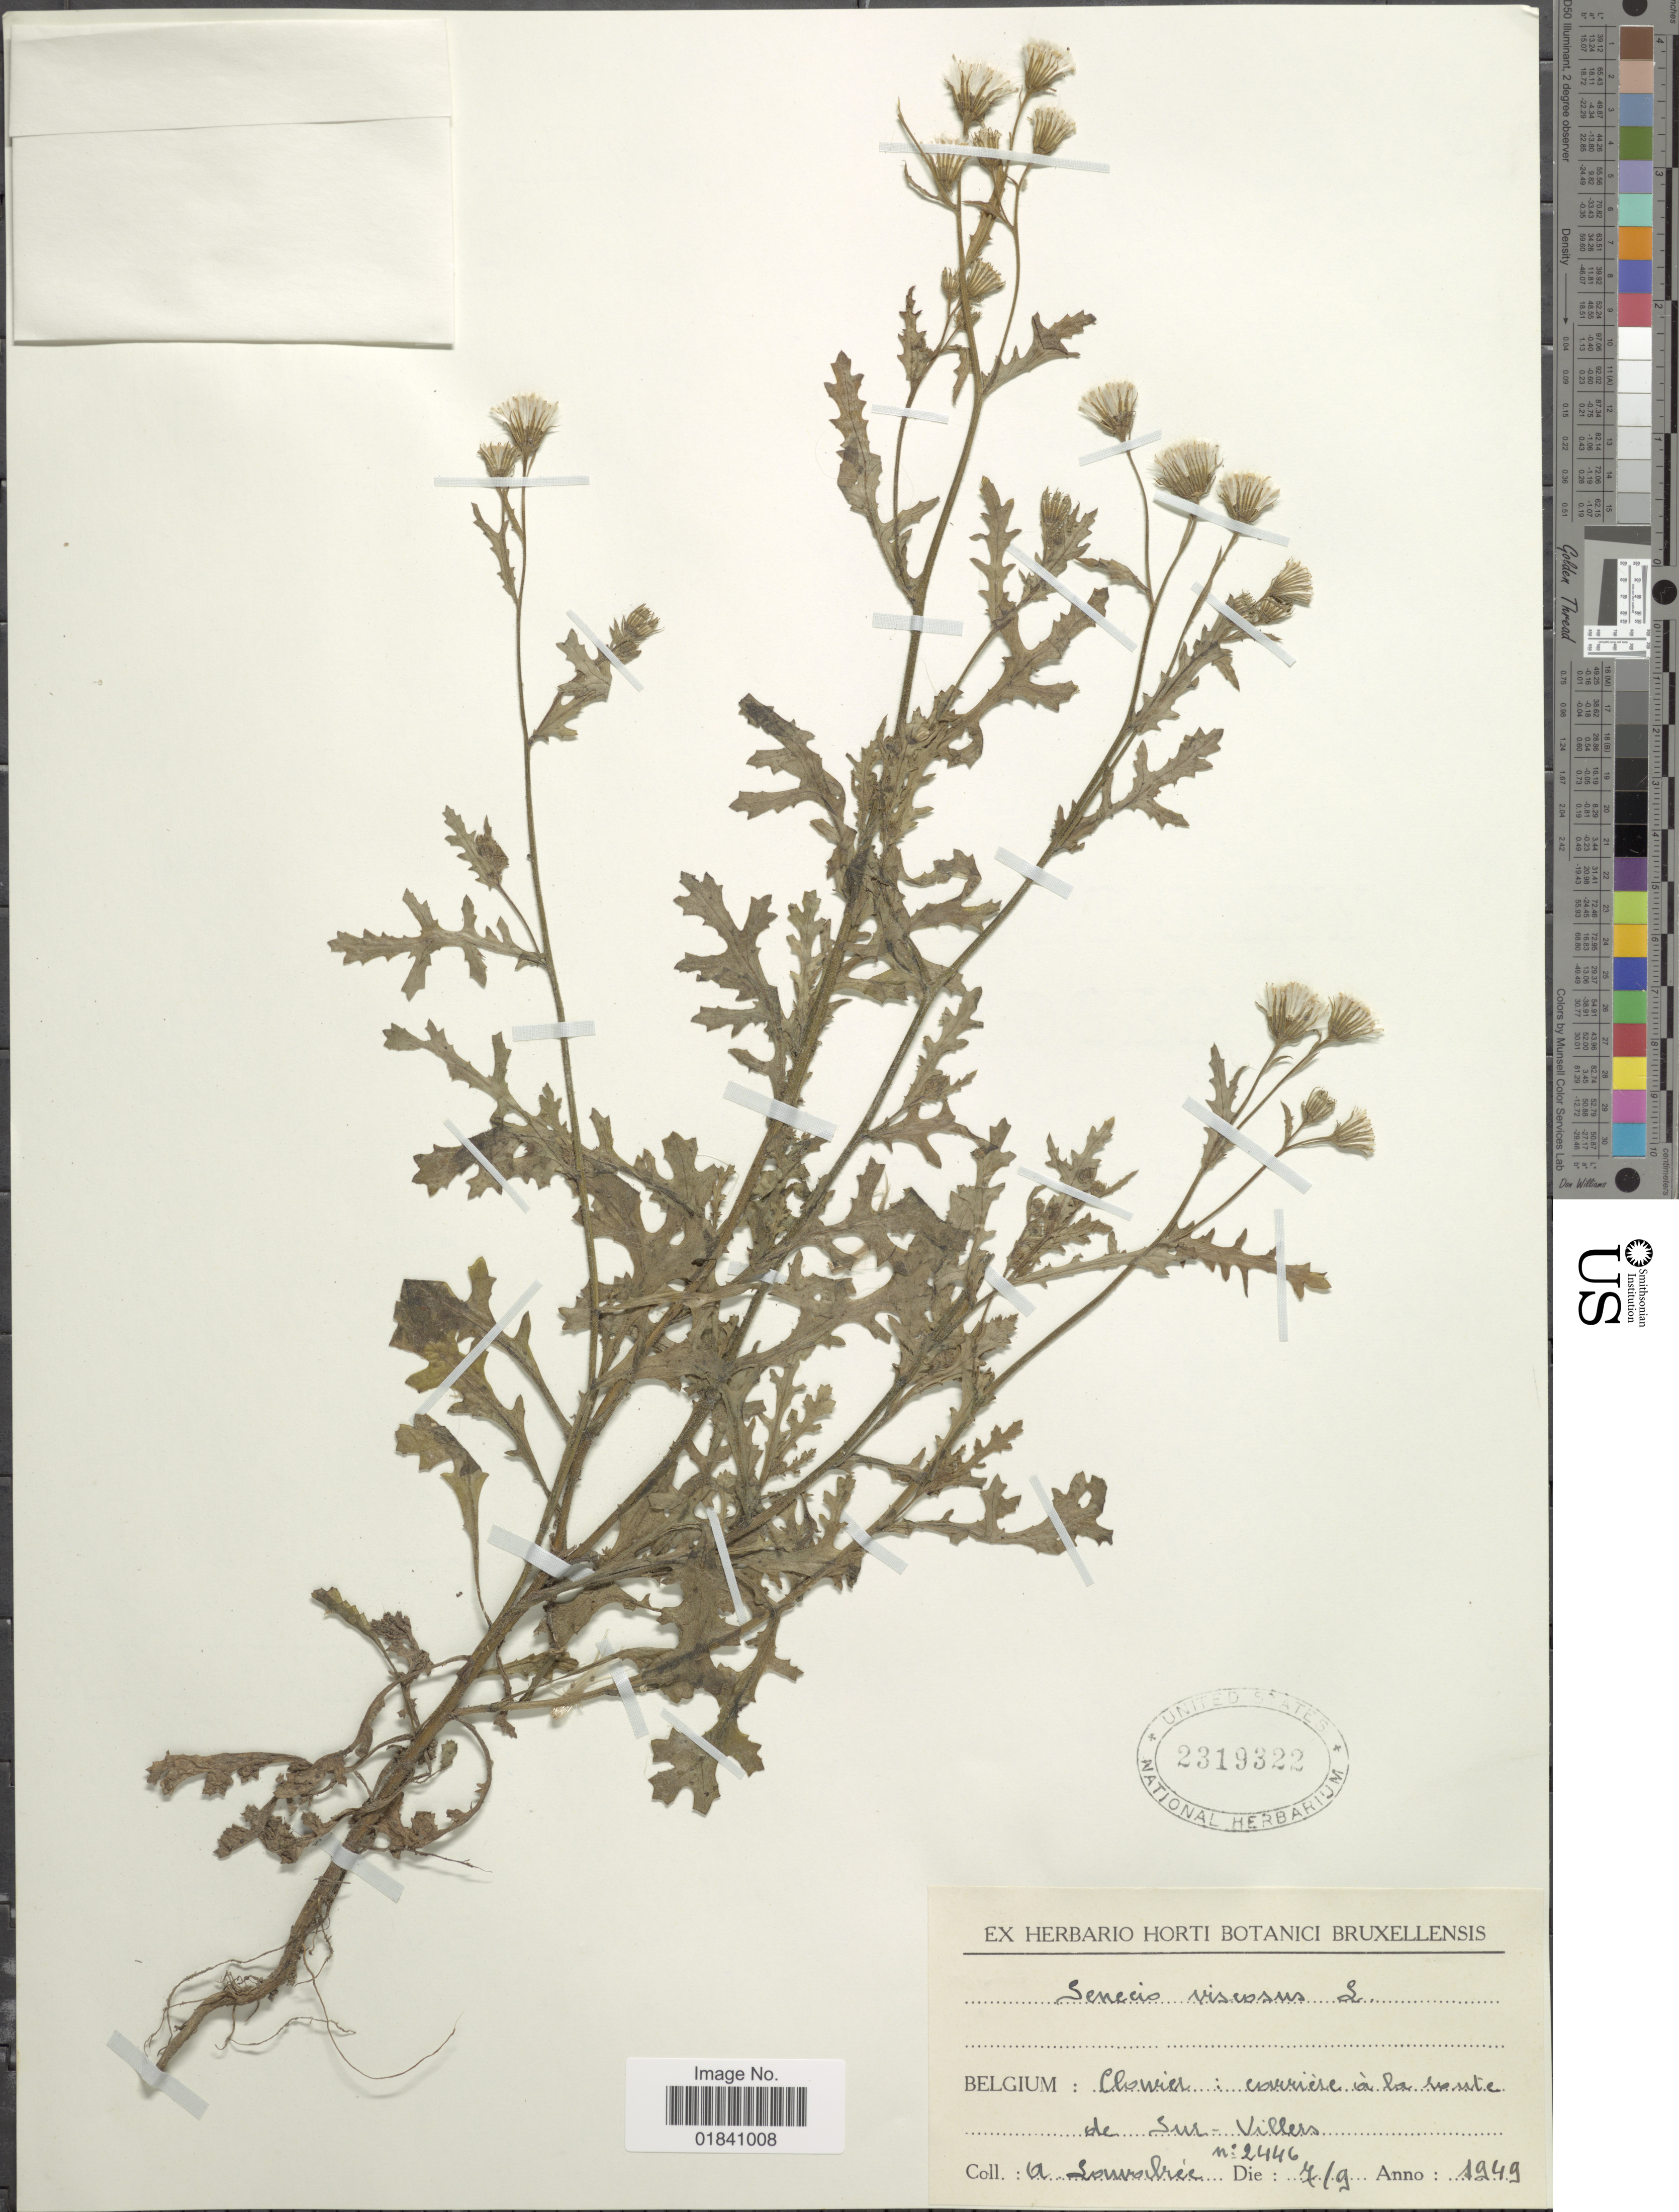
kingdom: Plantae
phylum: Tracheophyta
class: Magnoliopsida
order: Asterales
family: Asteraceae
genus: Senecio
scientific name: Senecio viscosus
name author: L.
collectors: Somabree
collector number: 2446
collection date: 1949-09-07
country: Belgium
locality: Clowier: carriere à la route de Sur-Villers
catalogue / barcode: US 2319322